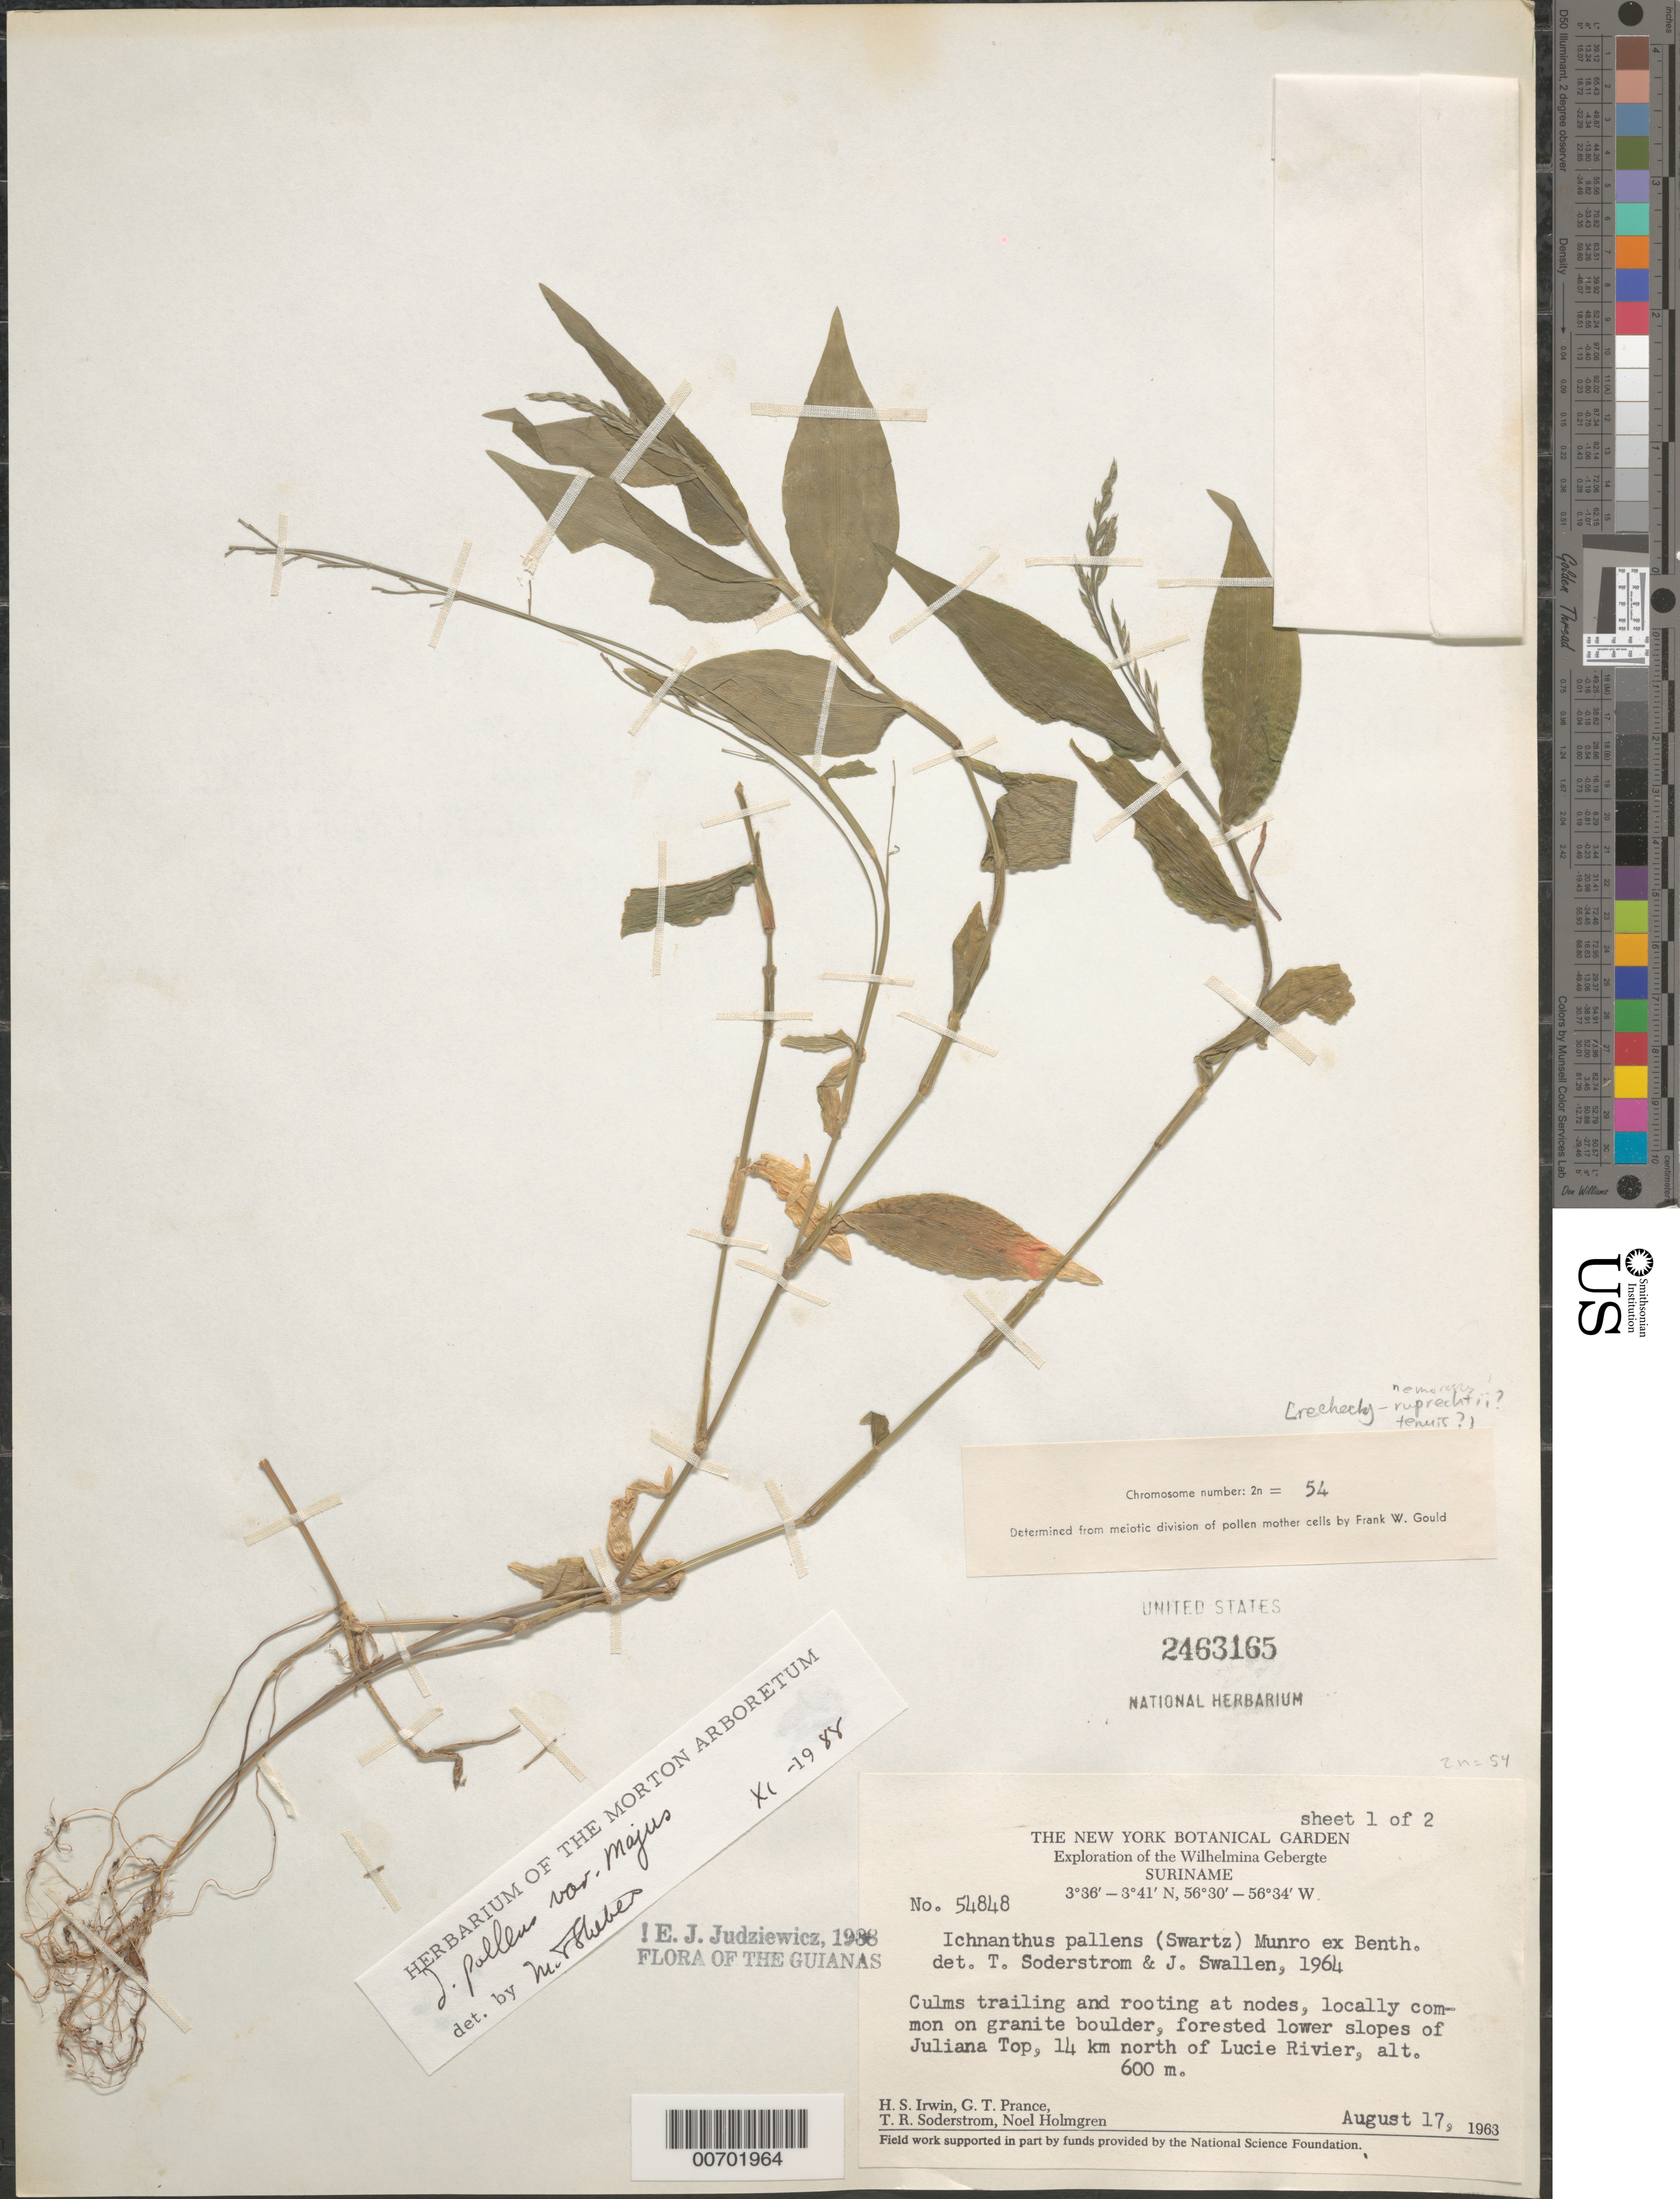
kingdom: Plantae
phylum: Tracheophyta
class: Liliopsida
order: Poales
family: Poaceae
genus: Ichnanthus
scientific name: Ichnanthus pallens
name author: (Sw.) Munro ex Benth.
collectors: H. Irwin, G. T. Prance, T. R. Soderstrom & N. H. Holmgren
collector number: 54848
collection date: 1963-08-17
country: Suriname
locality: Exploration of the Wilhelmina Gebergte. Locally common on granite boulder, forested lower slopes of Juliana Top, 14 km north of Lucie River.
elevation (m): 600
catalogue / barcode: US 2463165